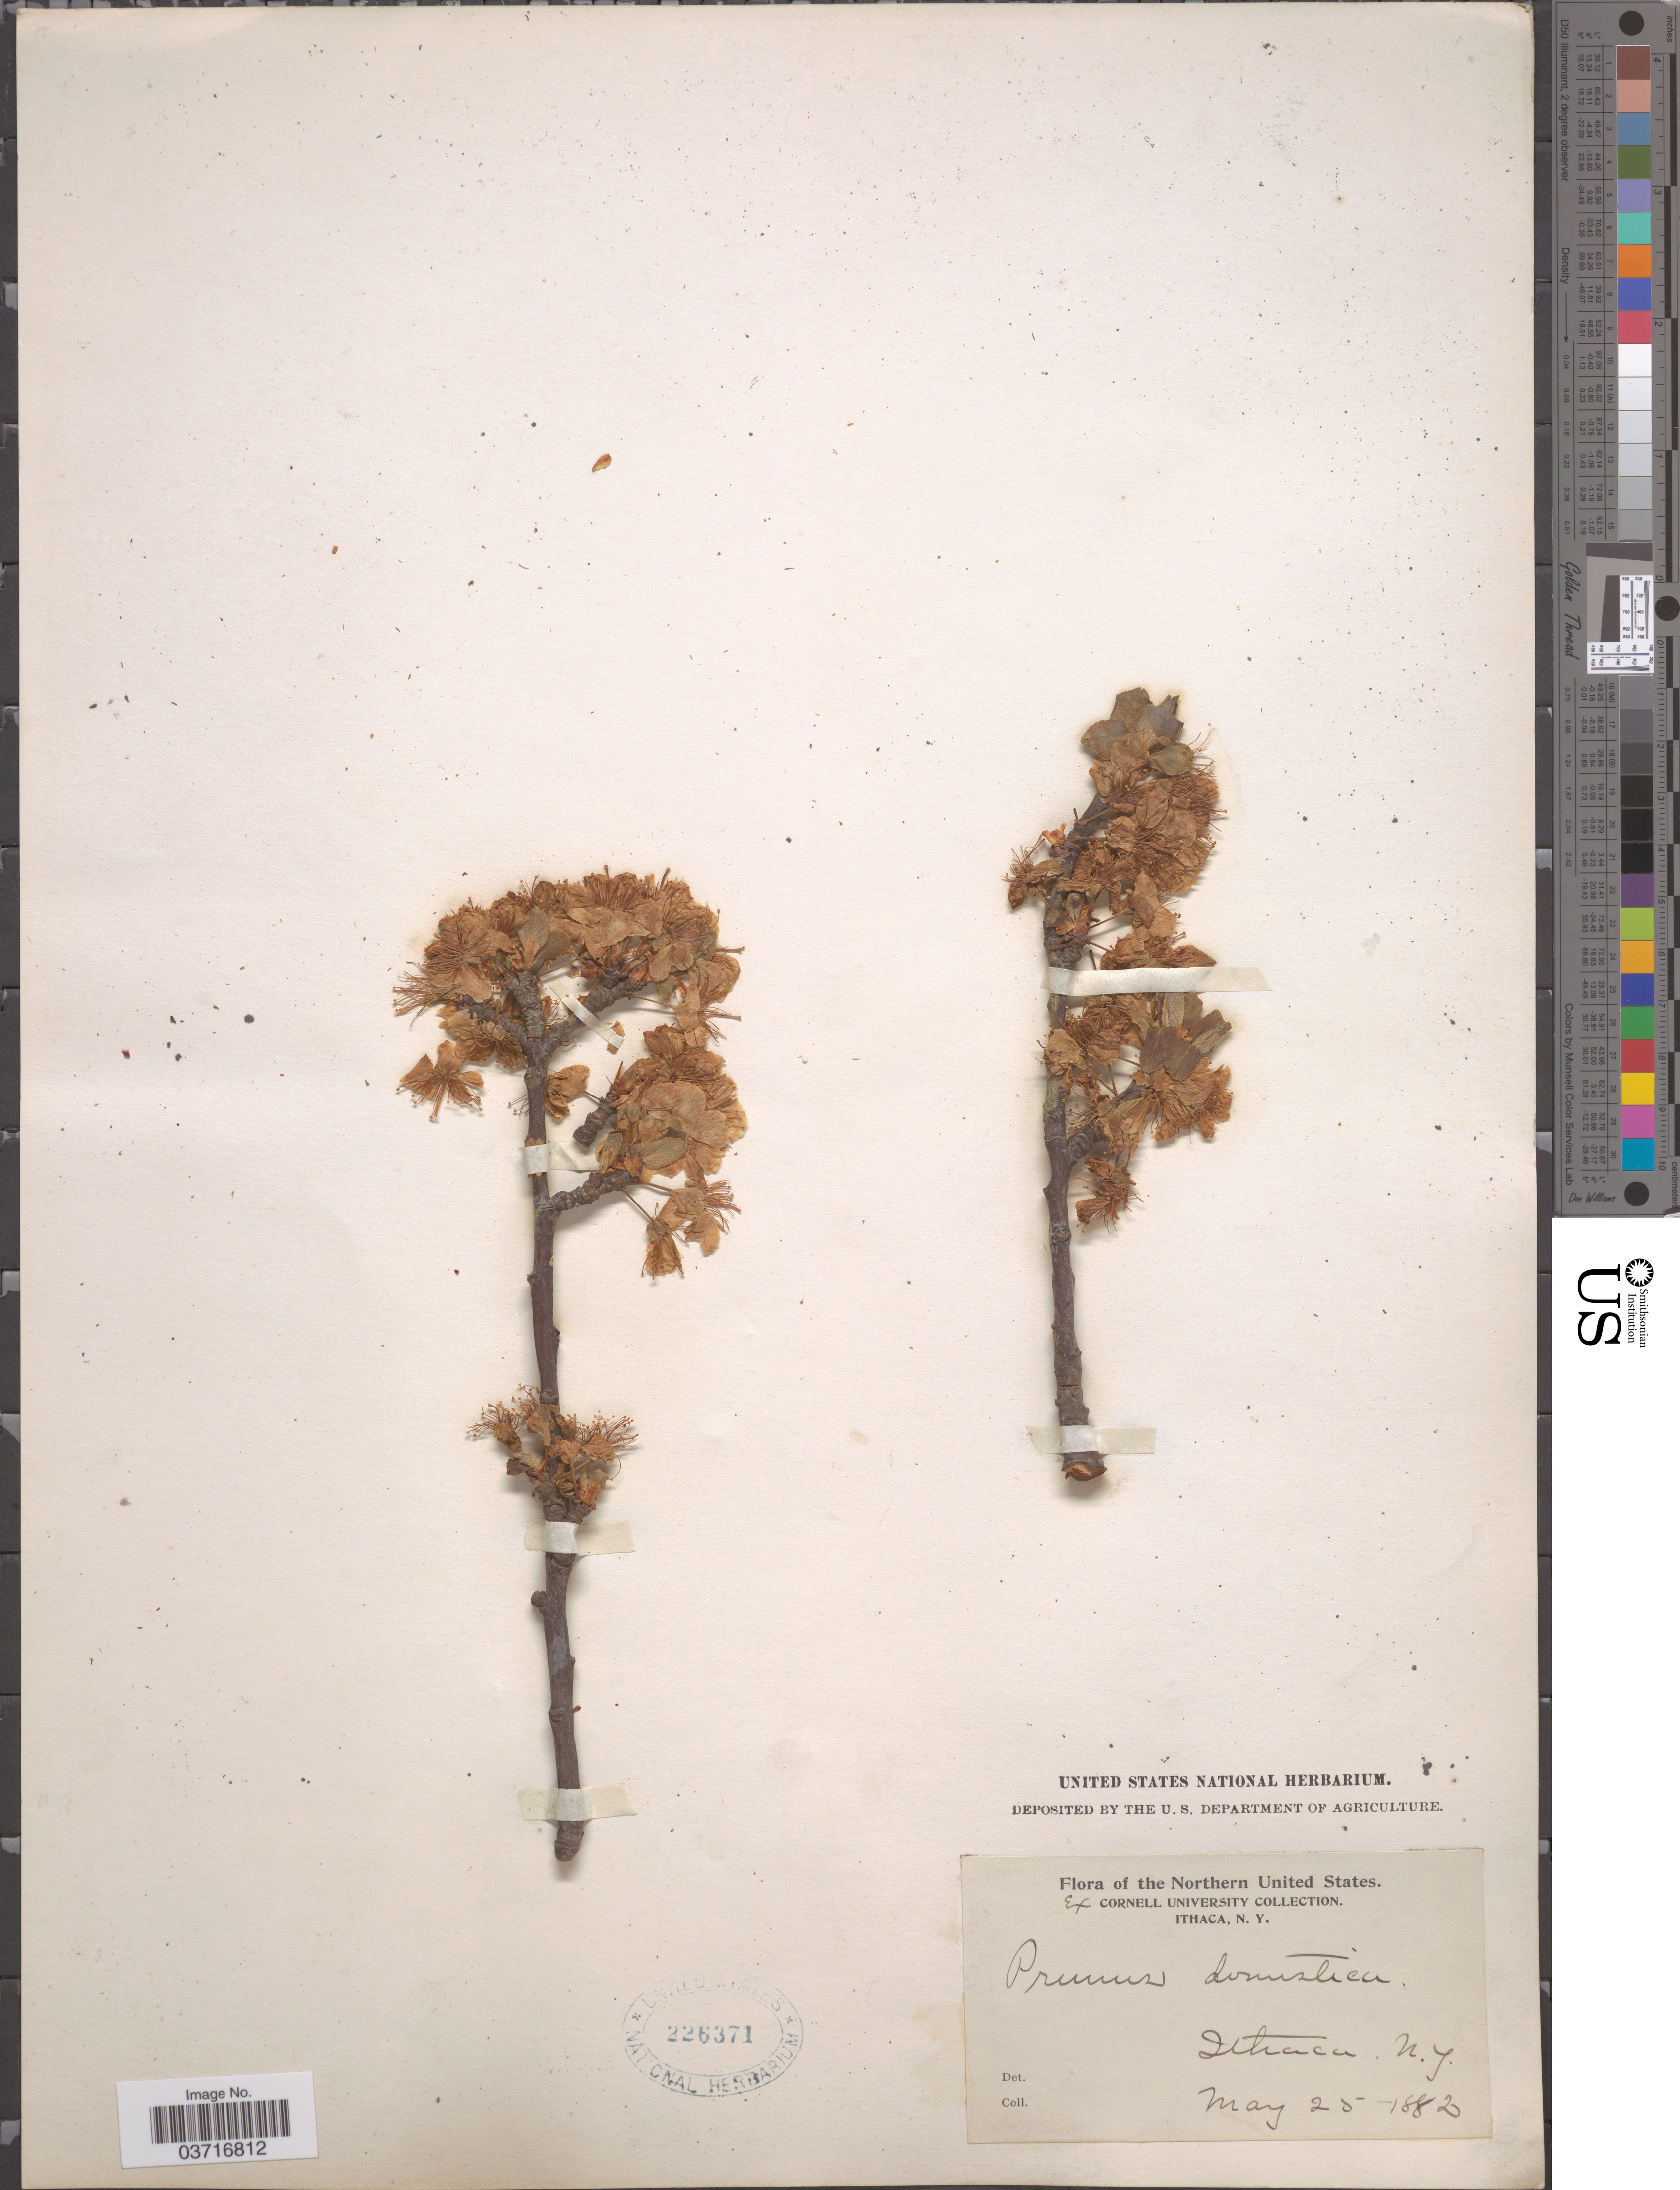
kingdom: Plantae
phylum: Tracheophyta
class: Magnoliopsida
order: Rosales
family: Rosaceae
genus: Prunus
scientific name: Prunus domestica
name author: L.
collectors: ex herb. United States National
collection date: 1882-05-25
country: United States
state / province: New York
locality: Northern United States. Ithaca.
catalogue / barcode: US 226371